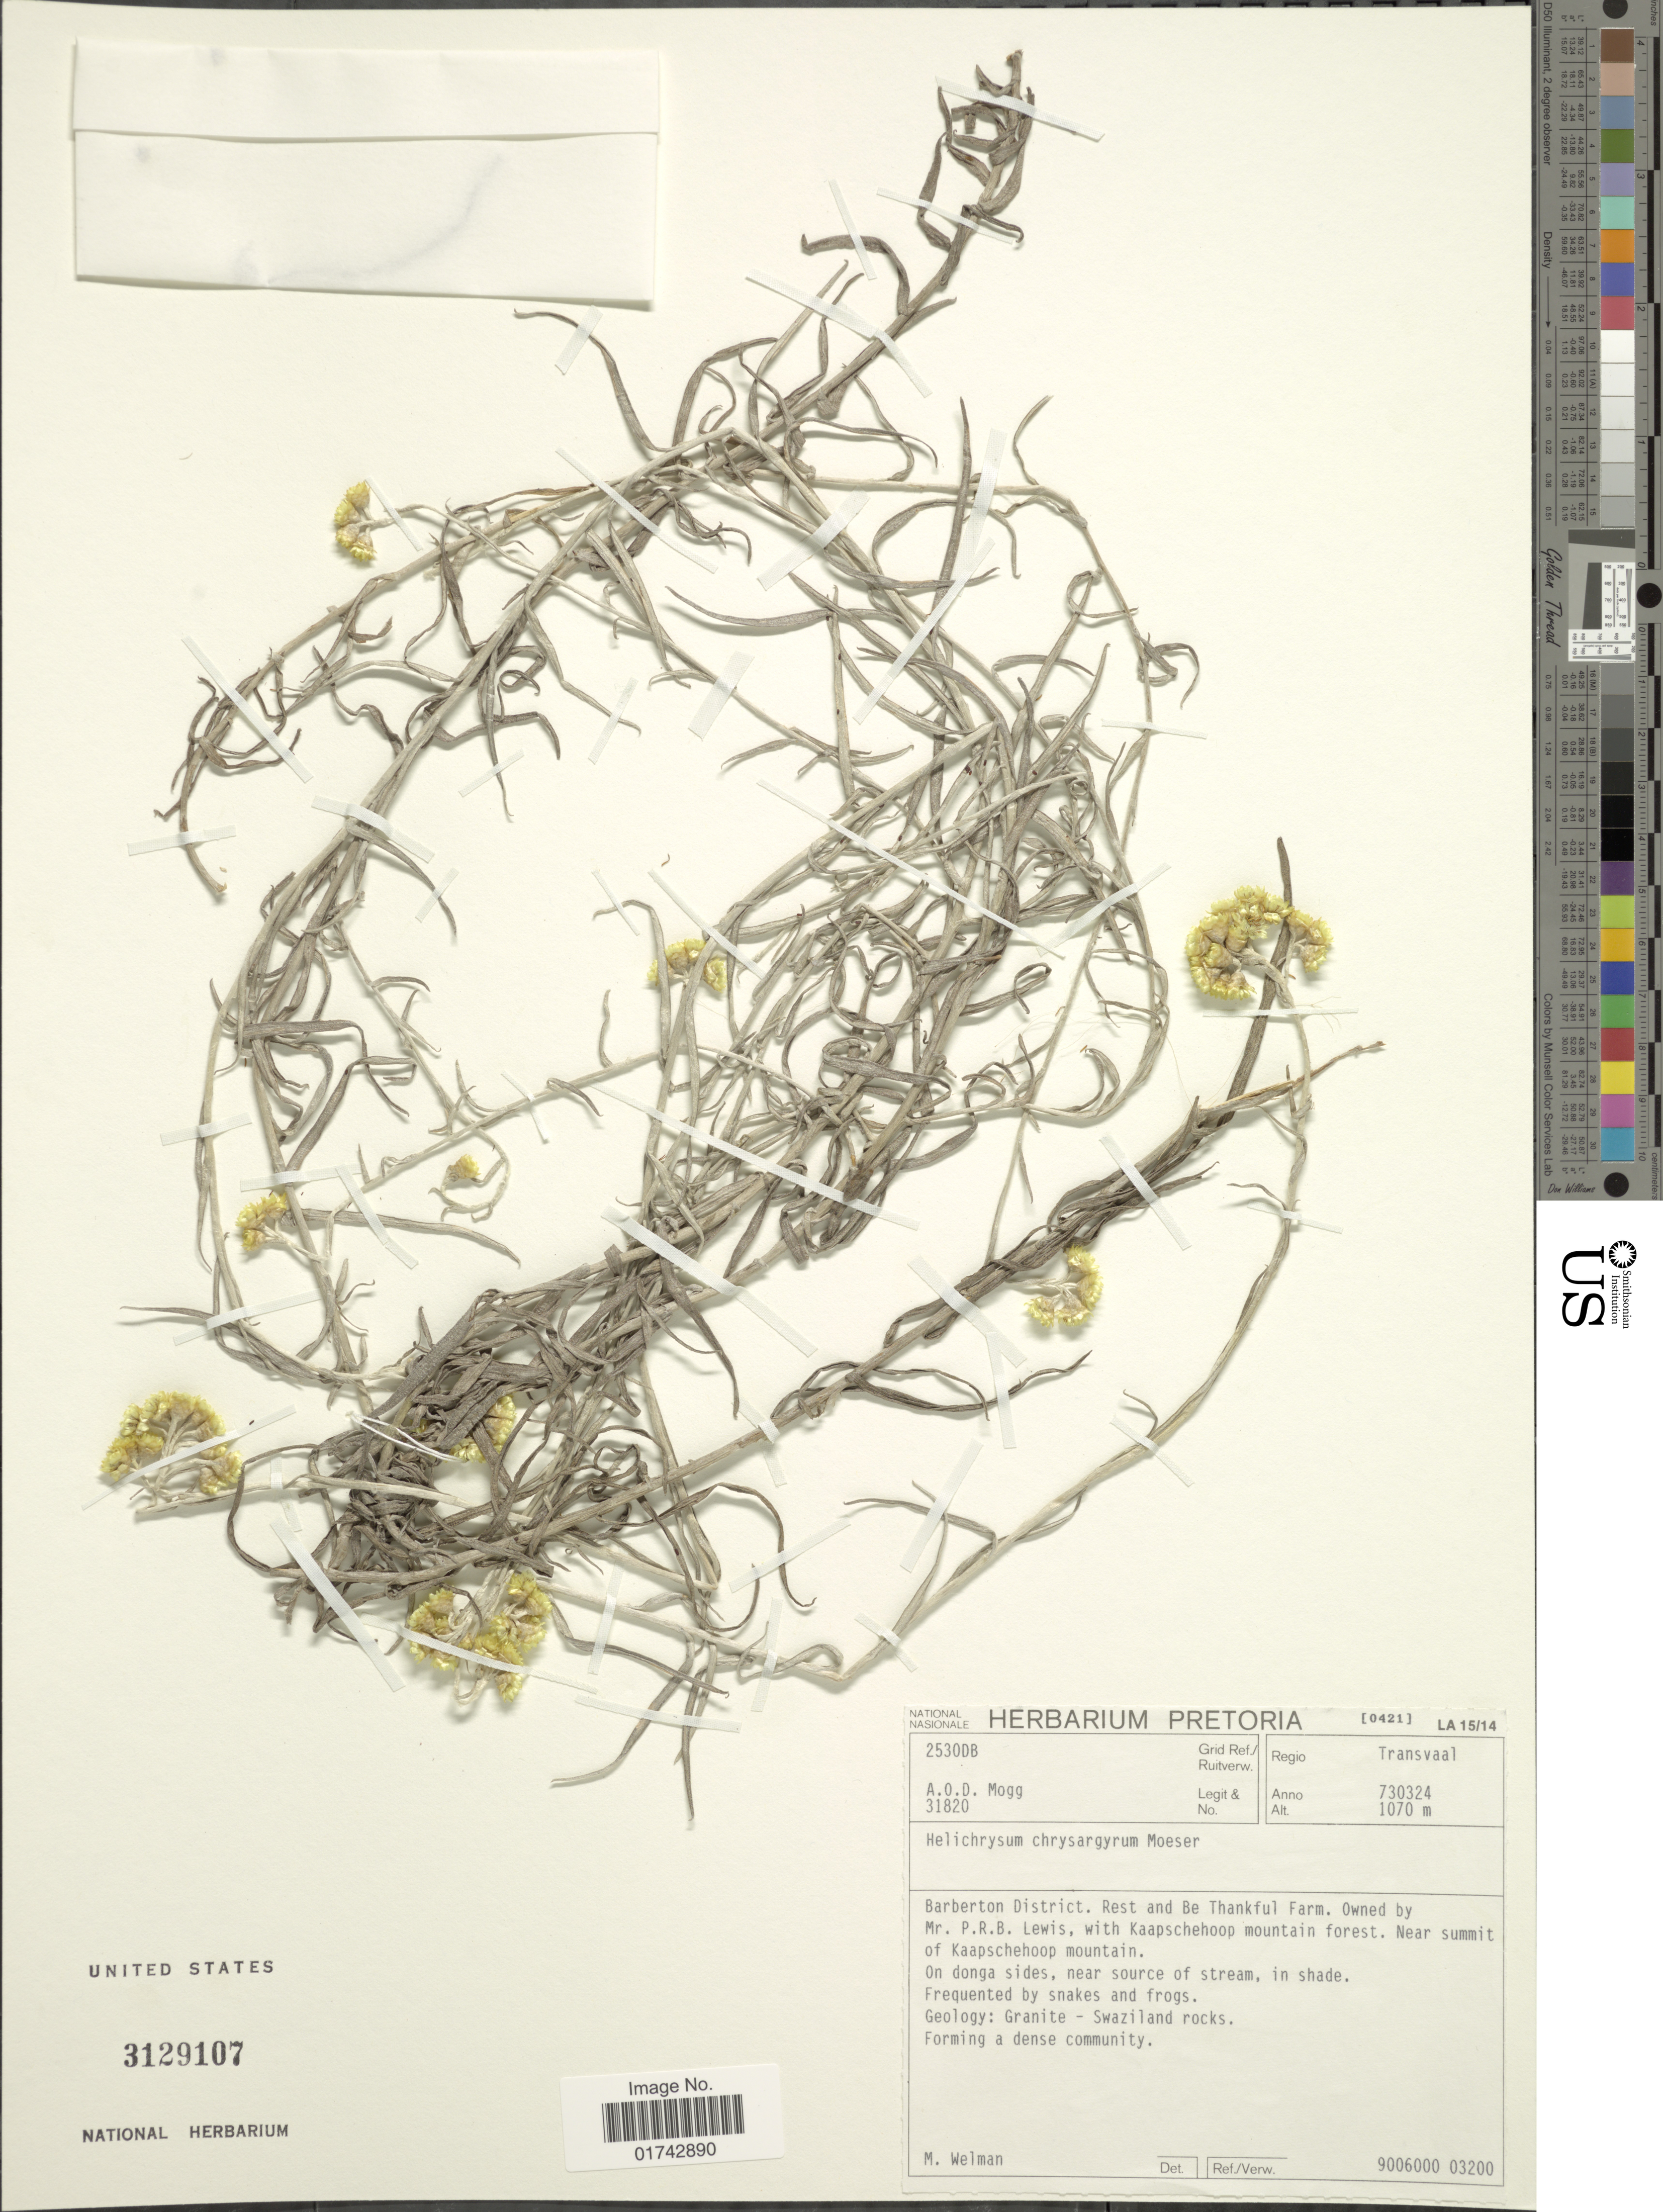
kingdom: Plantae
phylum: Tracheophyta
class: Magnoliopsida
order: Asterales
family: Asteraceae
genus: Helichrysum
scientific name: Helichrysum chrysargyrum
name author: Moeser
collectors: A. O. Mogg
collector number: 31820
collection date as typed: Transcribed d/m/y: 24/4/73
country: South Africa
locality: Barberton District. Rest and Be Thankful Farm. with Kaapschehoop mountain forest. Near summit of Kaapschehoop mountain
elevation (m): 1070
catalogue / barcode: US 3129107